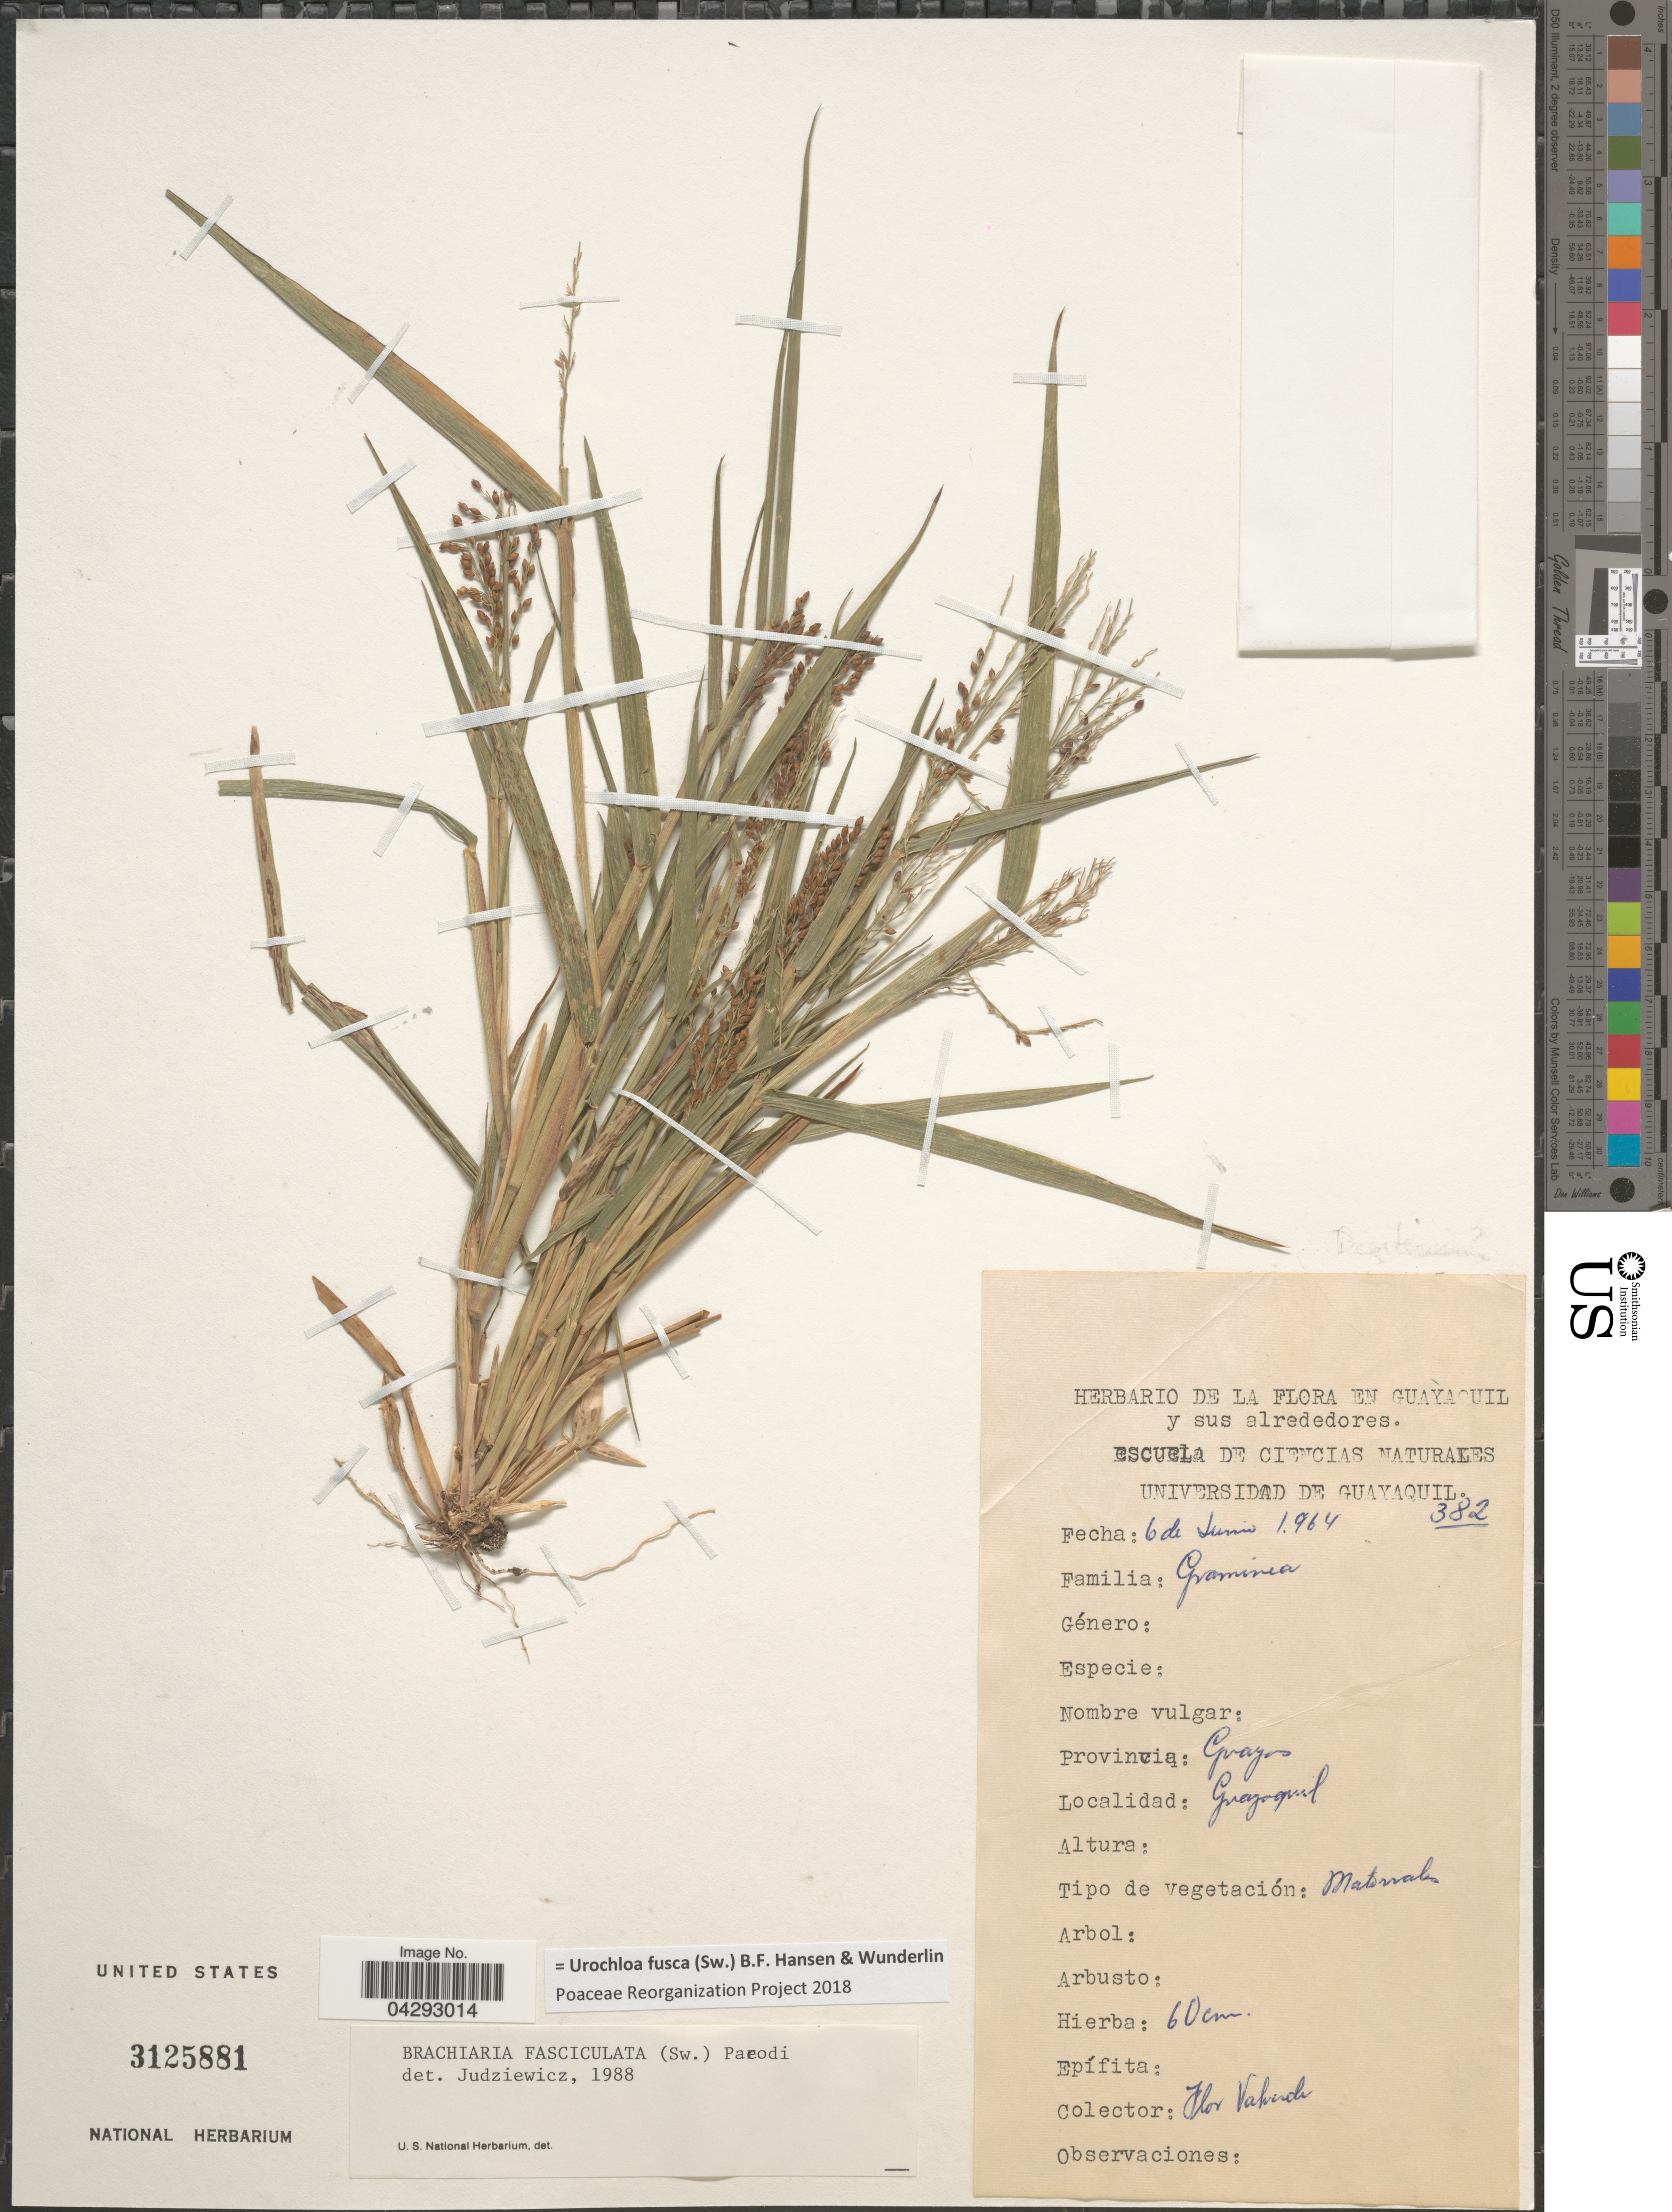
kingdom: Plantae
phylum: Tracheophyta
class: Liliopsida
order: Poales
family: Poaceae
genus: Urochloa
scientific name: Urochloa fusca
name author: (Sw.) B.F. Hansen & Wunderlin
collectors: F. Vaherdi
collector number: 382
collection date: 1964-06-06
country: Ecuador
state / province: Guayas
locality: Guayaquil.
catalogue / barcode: US 3125881